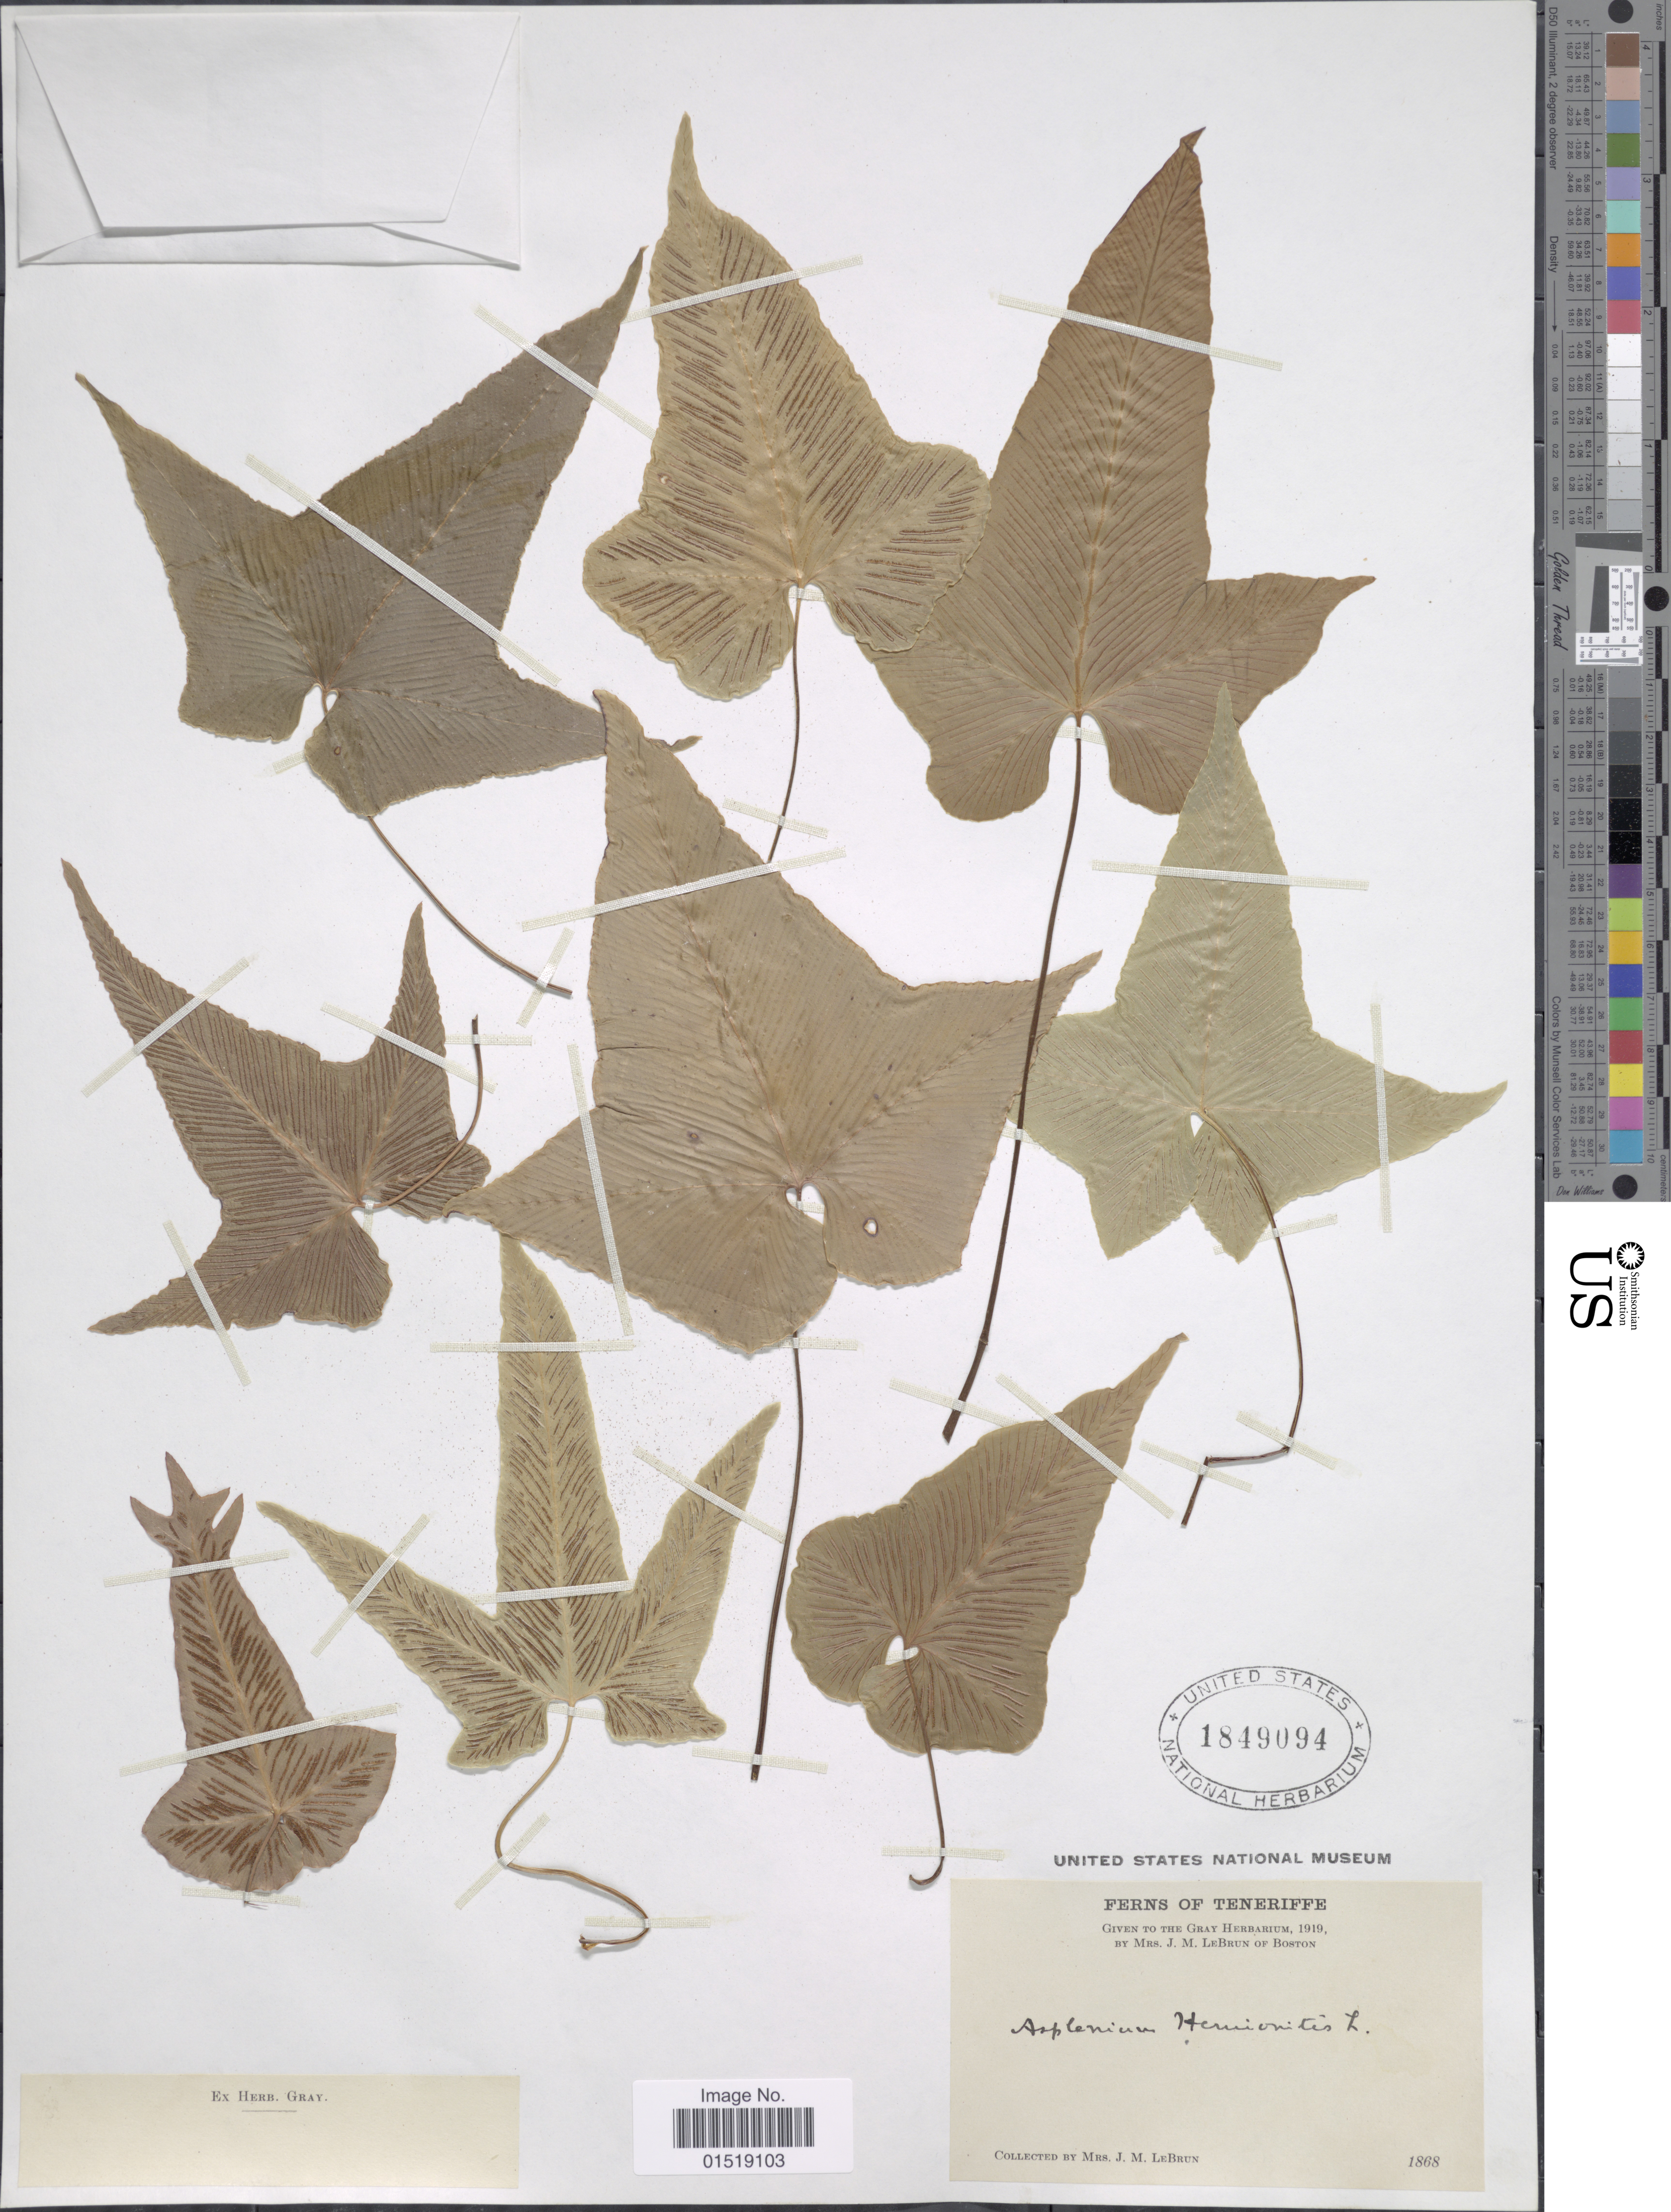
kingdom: Plantae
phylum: Tracheophyta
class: Polypodiopsida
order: Polypodiales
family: Aspleniaceae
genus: Asplenium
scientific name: Asplenium hemionitis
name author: L.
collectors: Mrs. J. M. Lebrun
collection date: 1868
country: Spain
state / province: Canarias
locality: Teneriffe.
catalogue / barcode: US 1849094